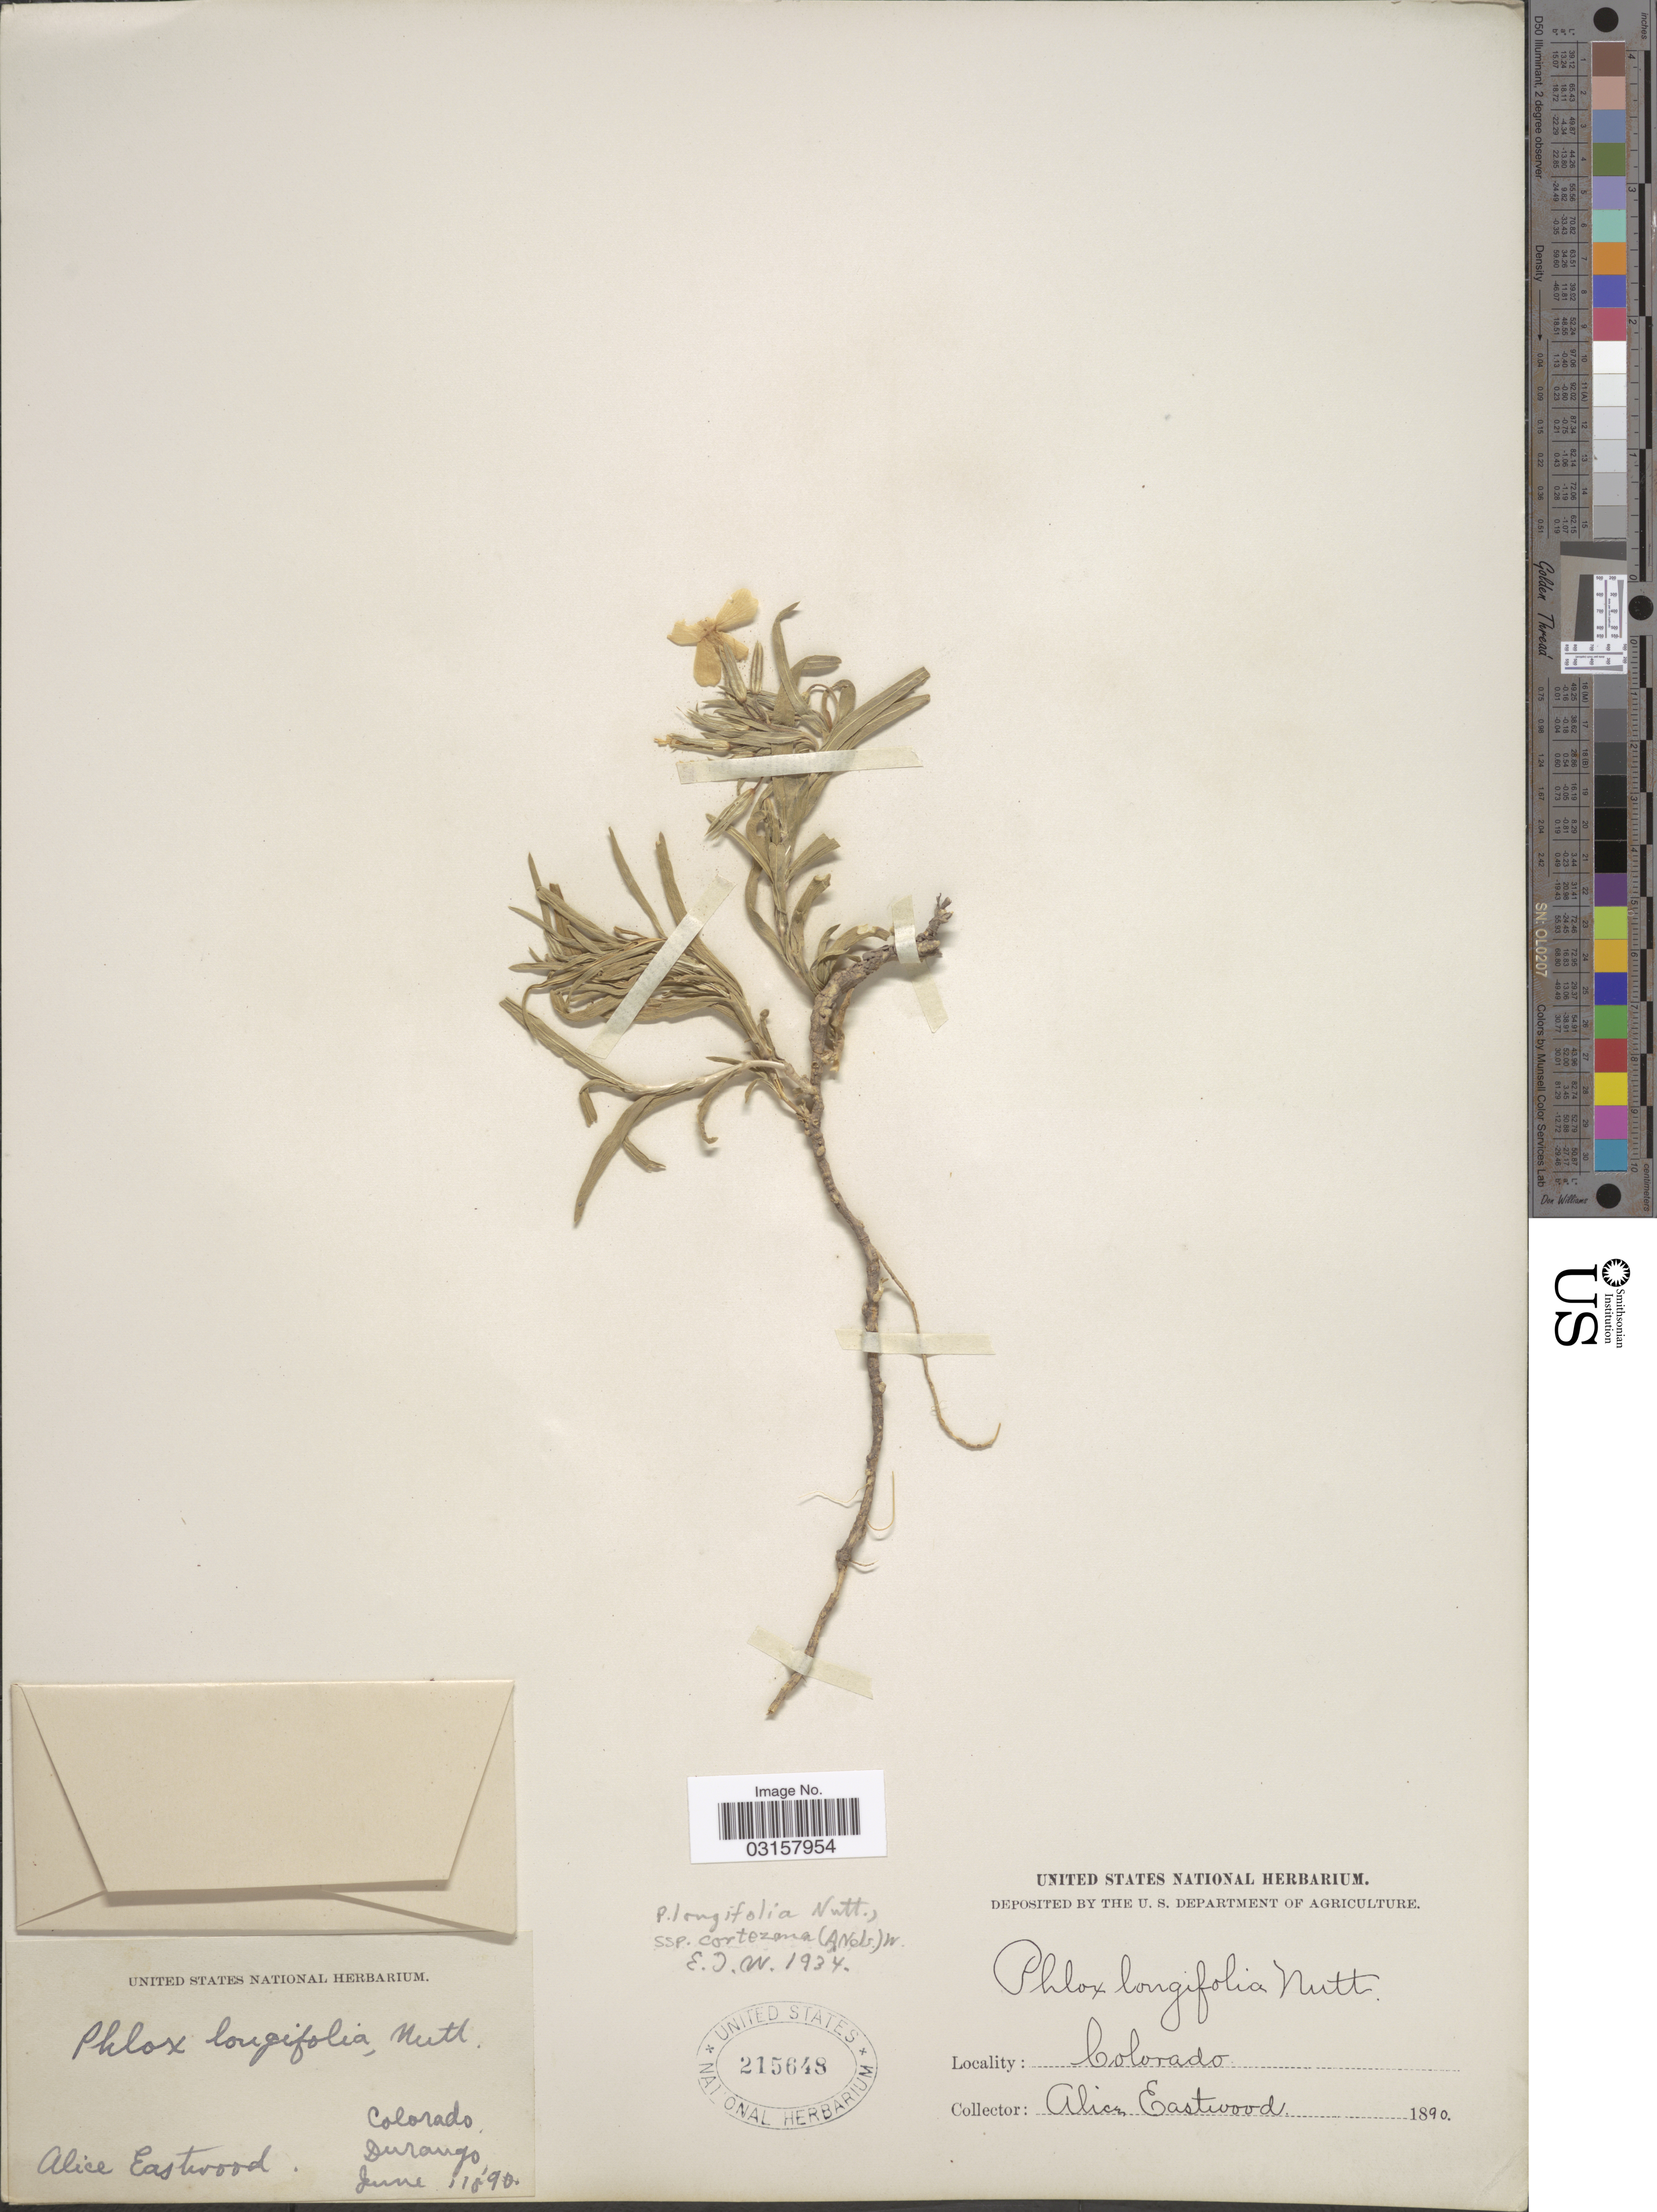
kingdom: Plantae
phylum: Tracheophyta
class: Magnoliopsida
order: Ericales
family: Polemoniaceae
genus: Phlox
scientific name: Phlox longifolia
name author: Nutt.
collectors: A. Eastwood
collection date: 1890-06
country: United States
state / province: Colorado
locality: Durango.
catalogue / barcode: US 215648